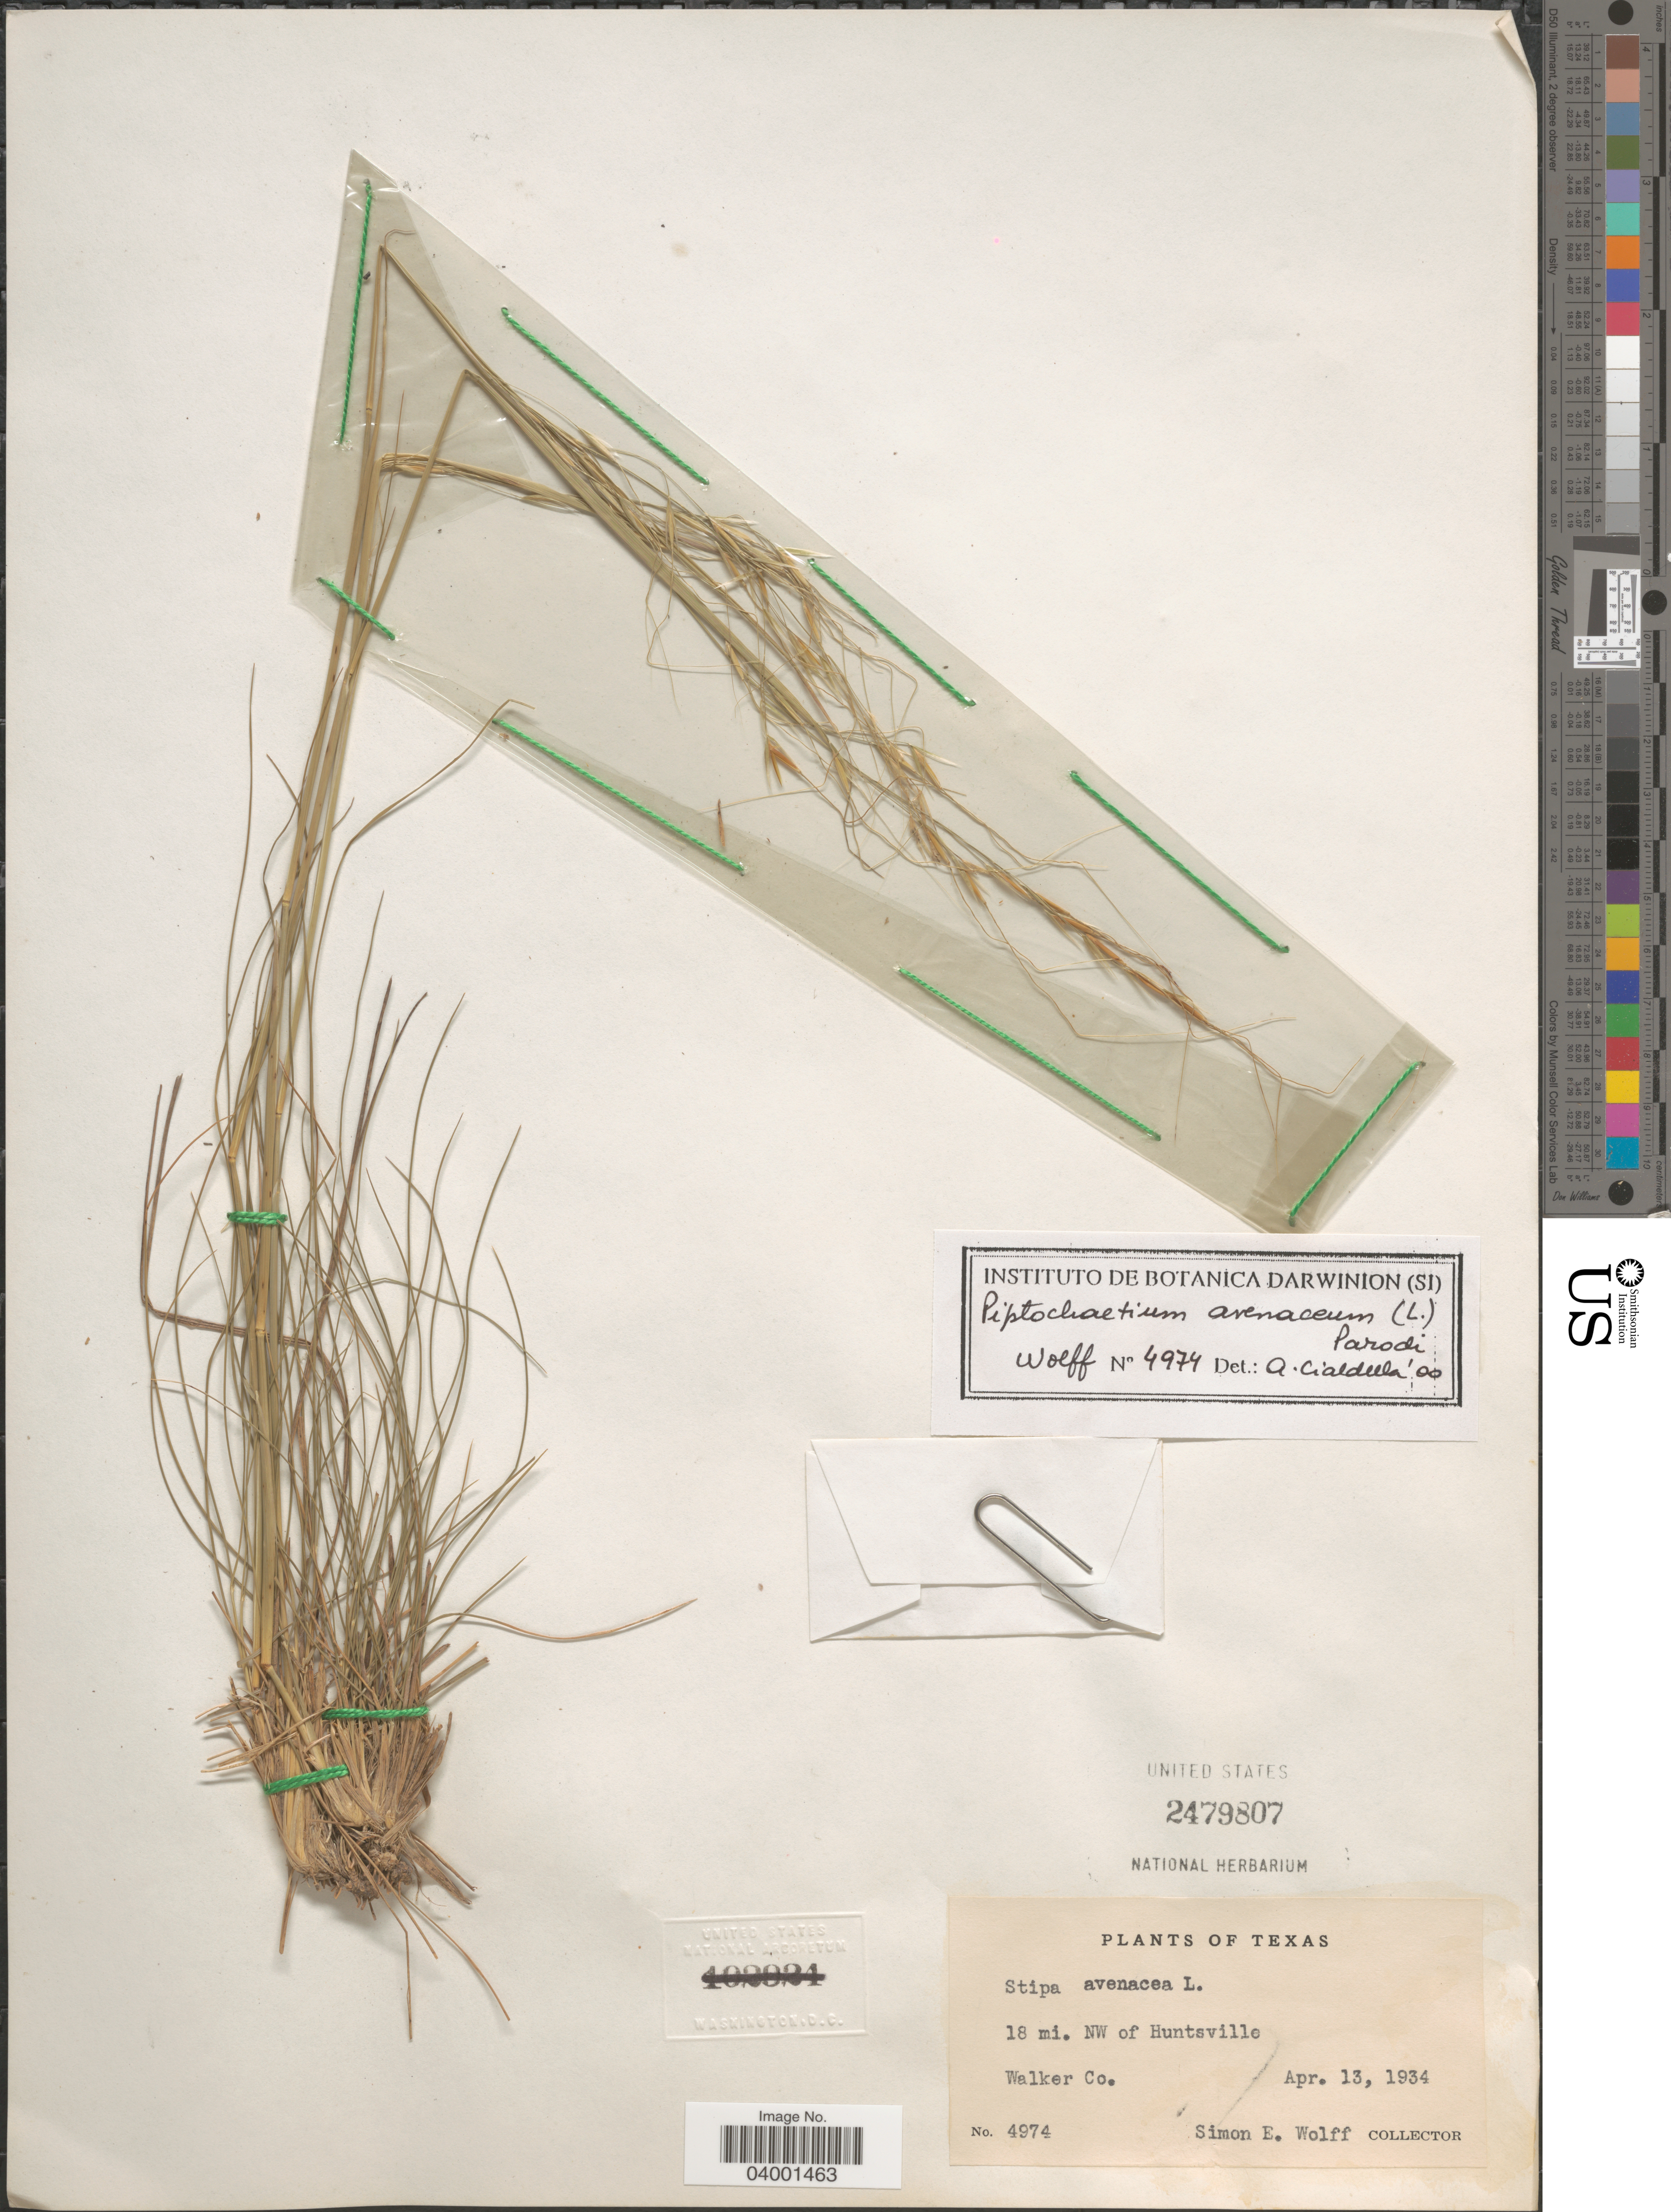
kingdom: Plantae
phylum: Tracheophyta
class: Liliopsida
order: Poales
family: Poaceae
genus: Piptochaetium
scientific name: Piptochaetium avenaceum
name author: (L.) Parodi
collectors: S. E. Wolff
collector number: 4974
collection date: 1934-04-13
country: United States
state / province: Texas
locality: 18 mi. NW of Huntsville. Walker Co.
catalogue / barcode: US 2479807